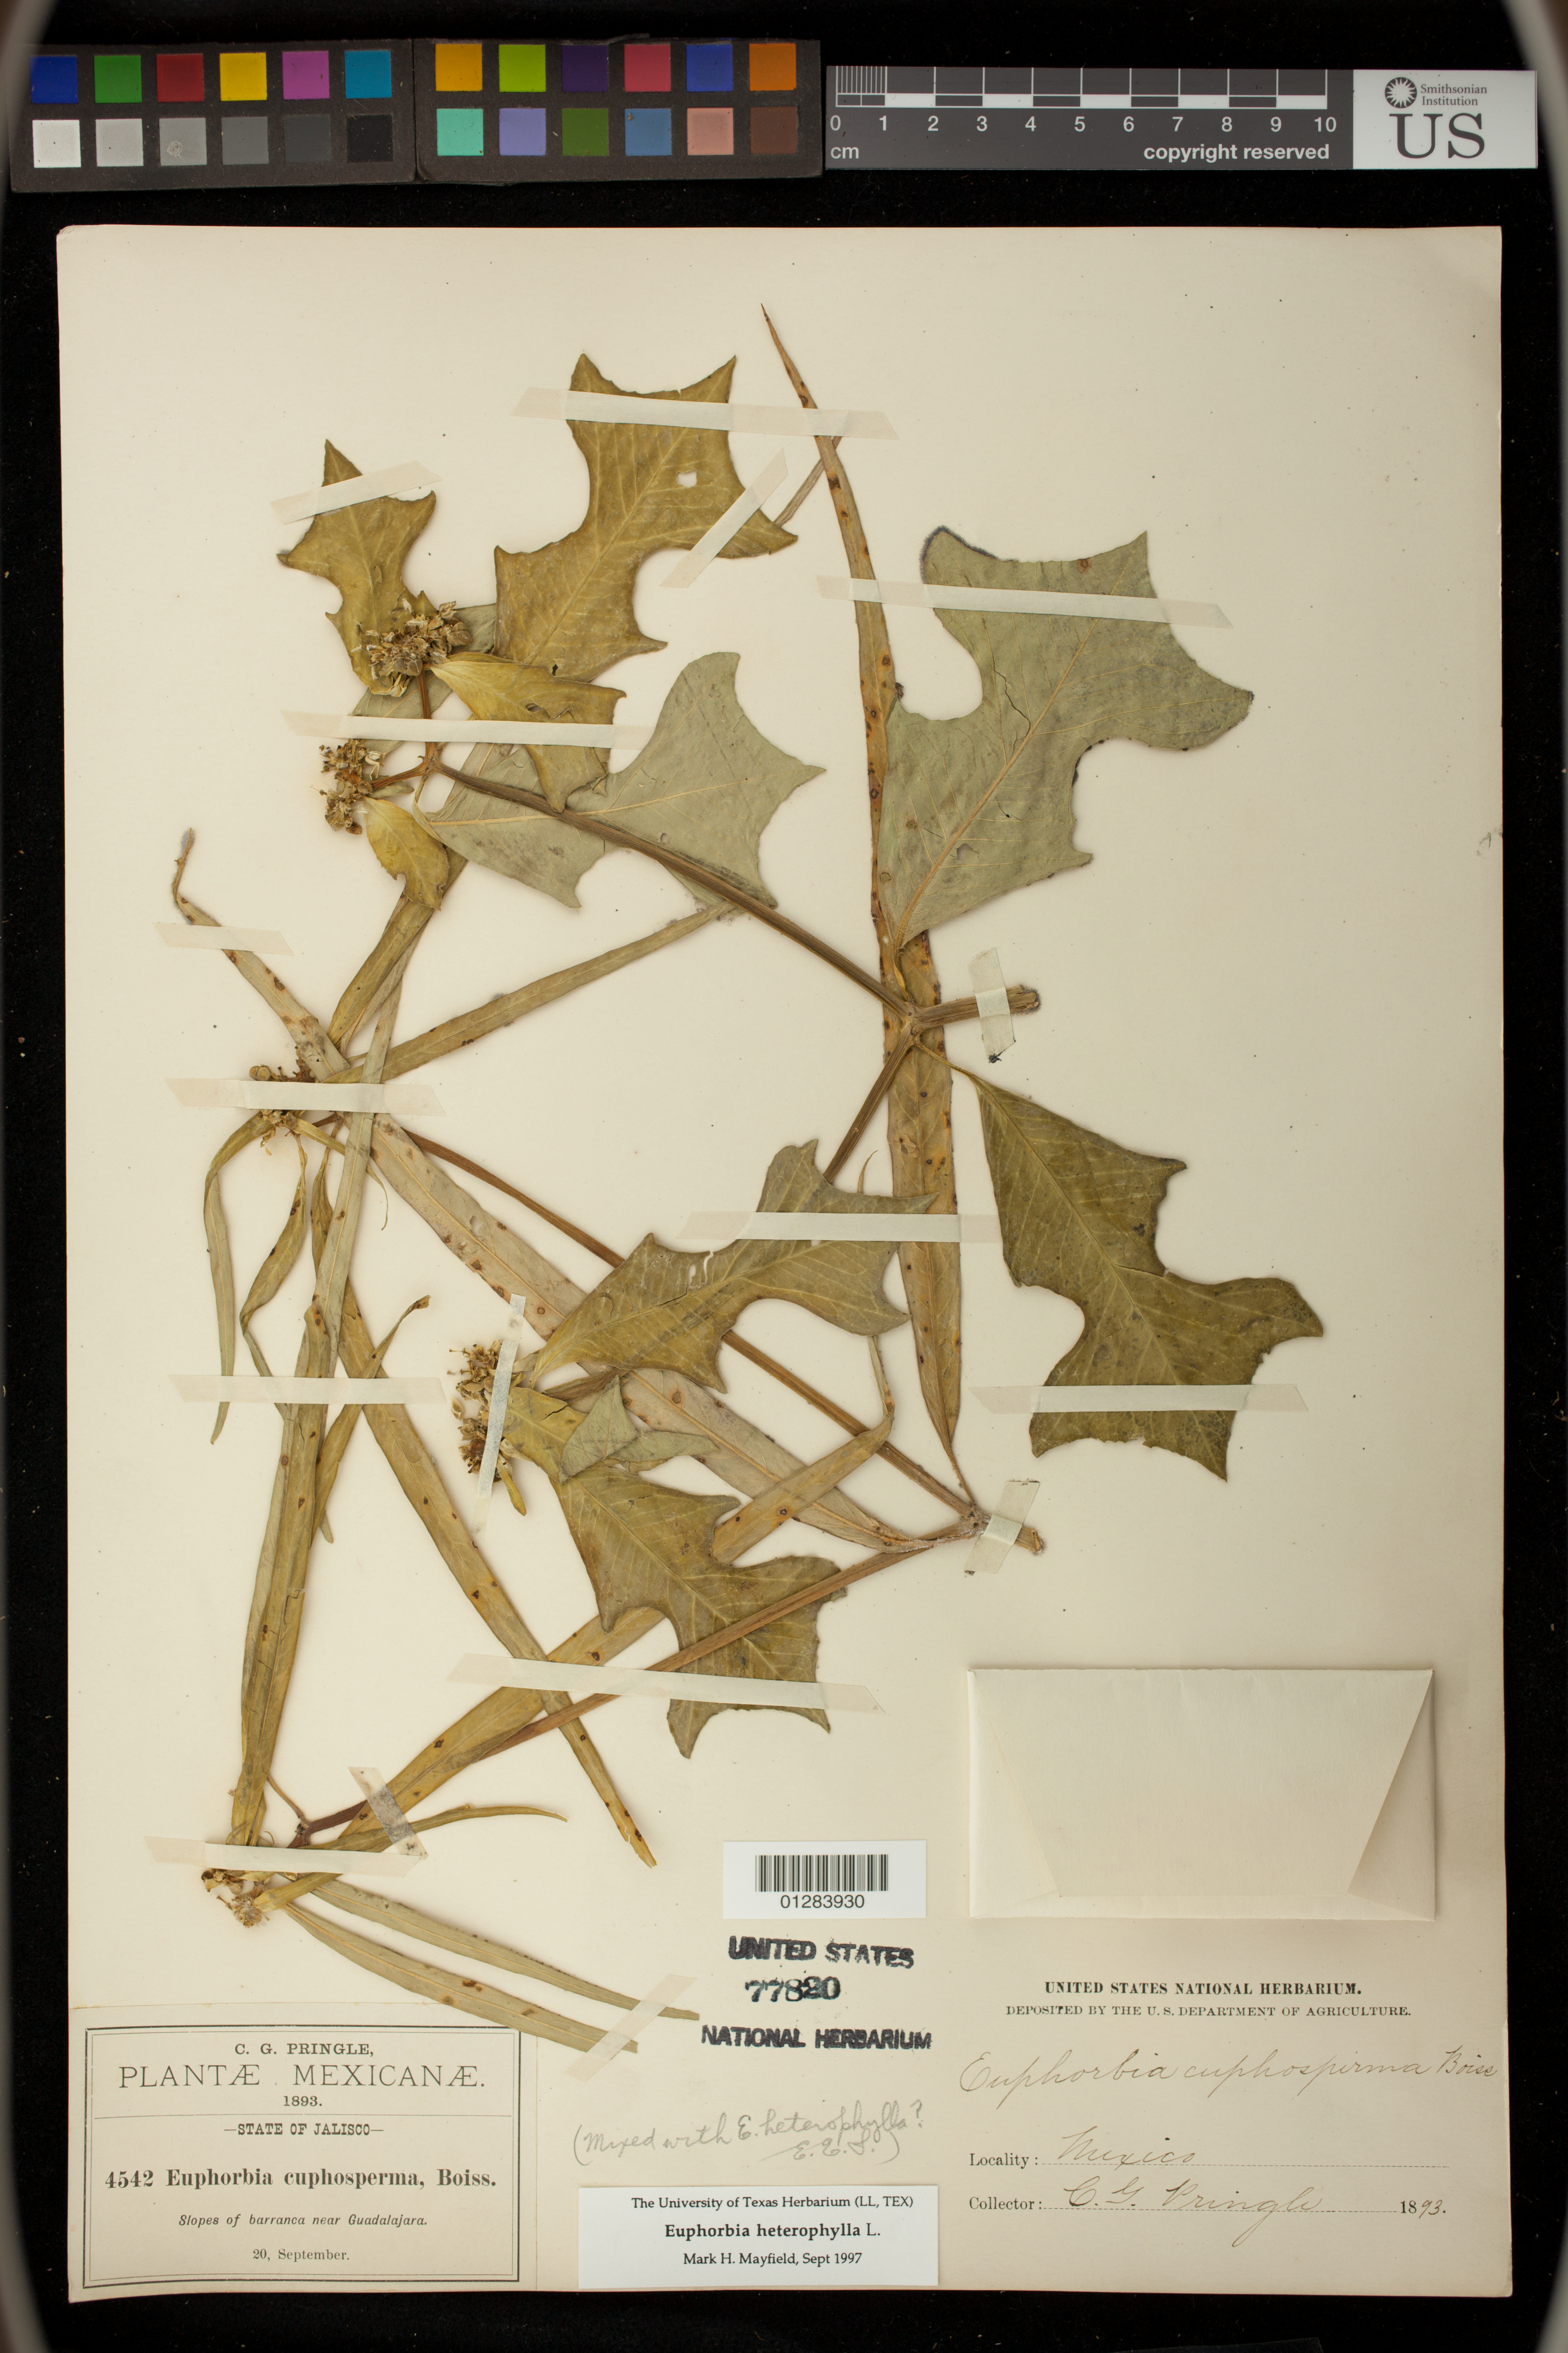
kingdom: Plantae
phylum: Tracheophyta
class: Magnoliopsida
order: Malpighiales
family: Euphorbiaceae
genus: Euphorbia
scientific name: Euphorbia heterophylla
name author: L.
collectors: C. G. Pringle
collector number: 4542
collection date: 1893-09-20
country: Mexico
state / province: Jalisco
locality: Slopes of barranca near Guadalajara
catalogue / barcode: US 77820